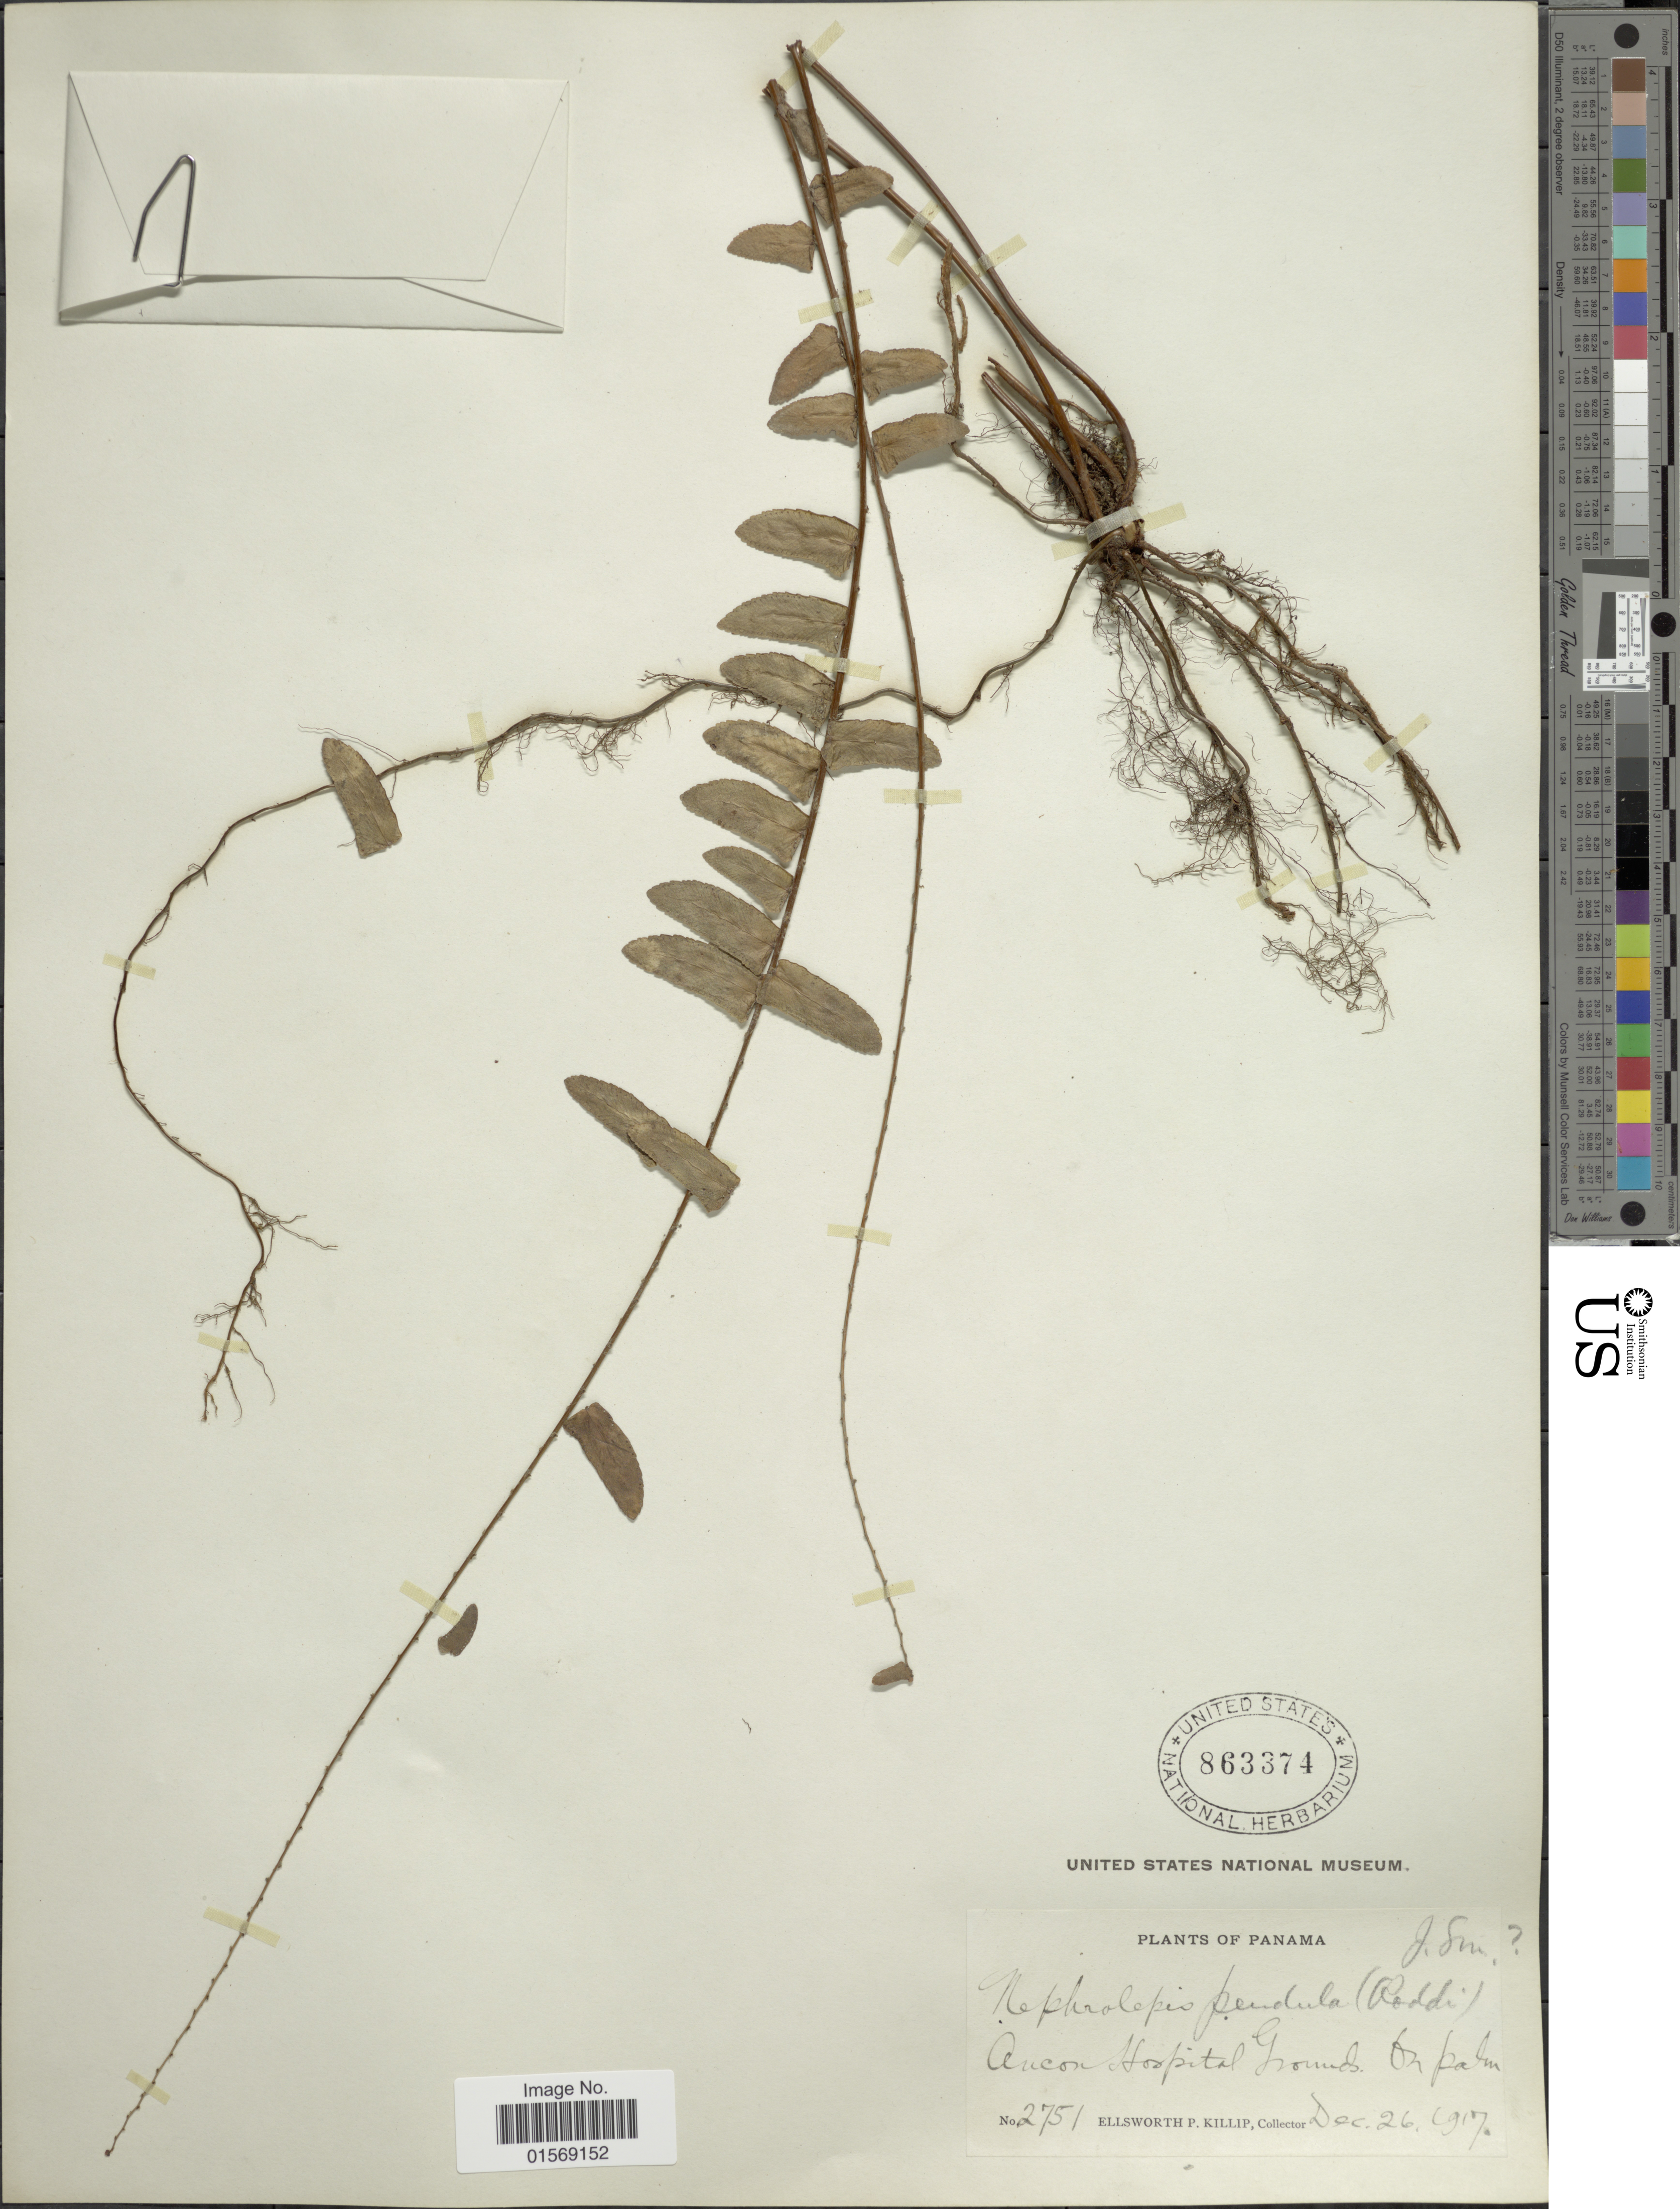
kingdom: Plantae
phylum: Tracheophyta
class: Polypodiopsida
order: Polypodiales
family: Nephrolepidaceae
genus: Nephrolepis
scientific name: Nephrolepis pendula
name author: (Raddi) J. Sm.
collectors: E. P. Killip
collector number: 2751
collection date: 1917-12-26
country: Panama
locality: Panama, Aucon Hospital Grounds.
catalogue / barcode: US 863374